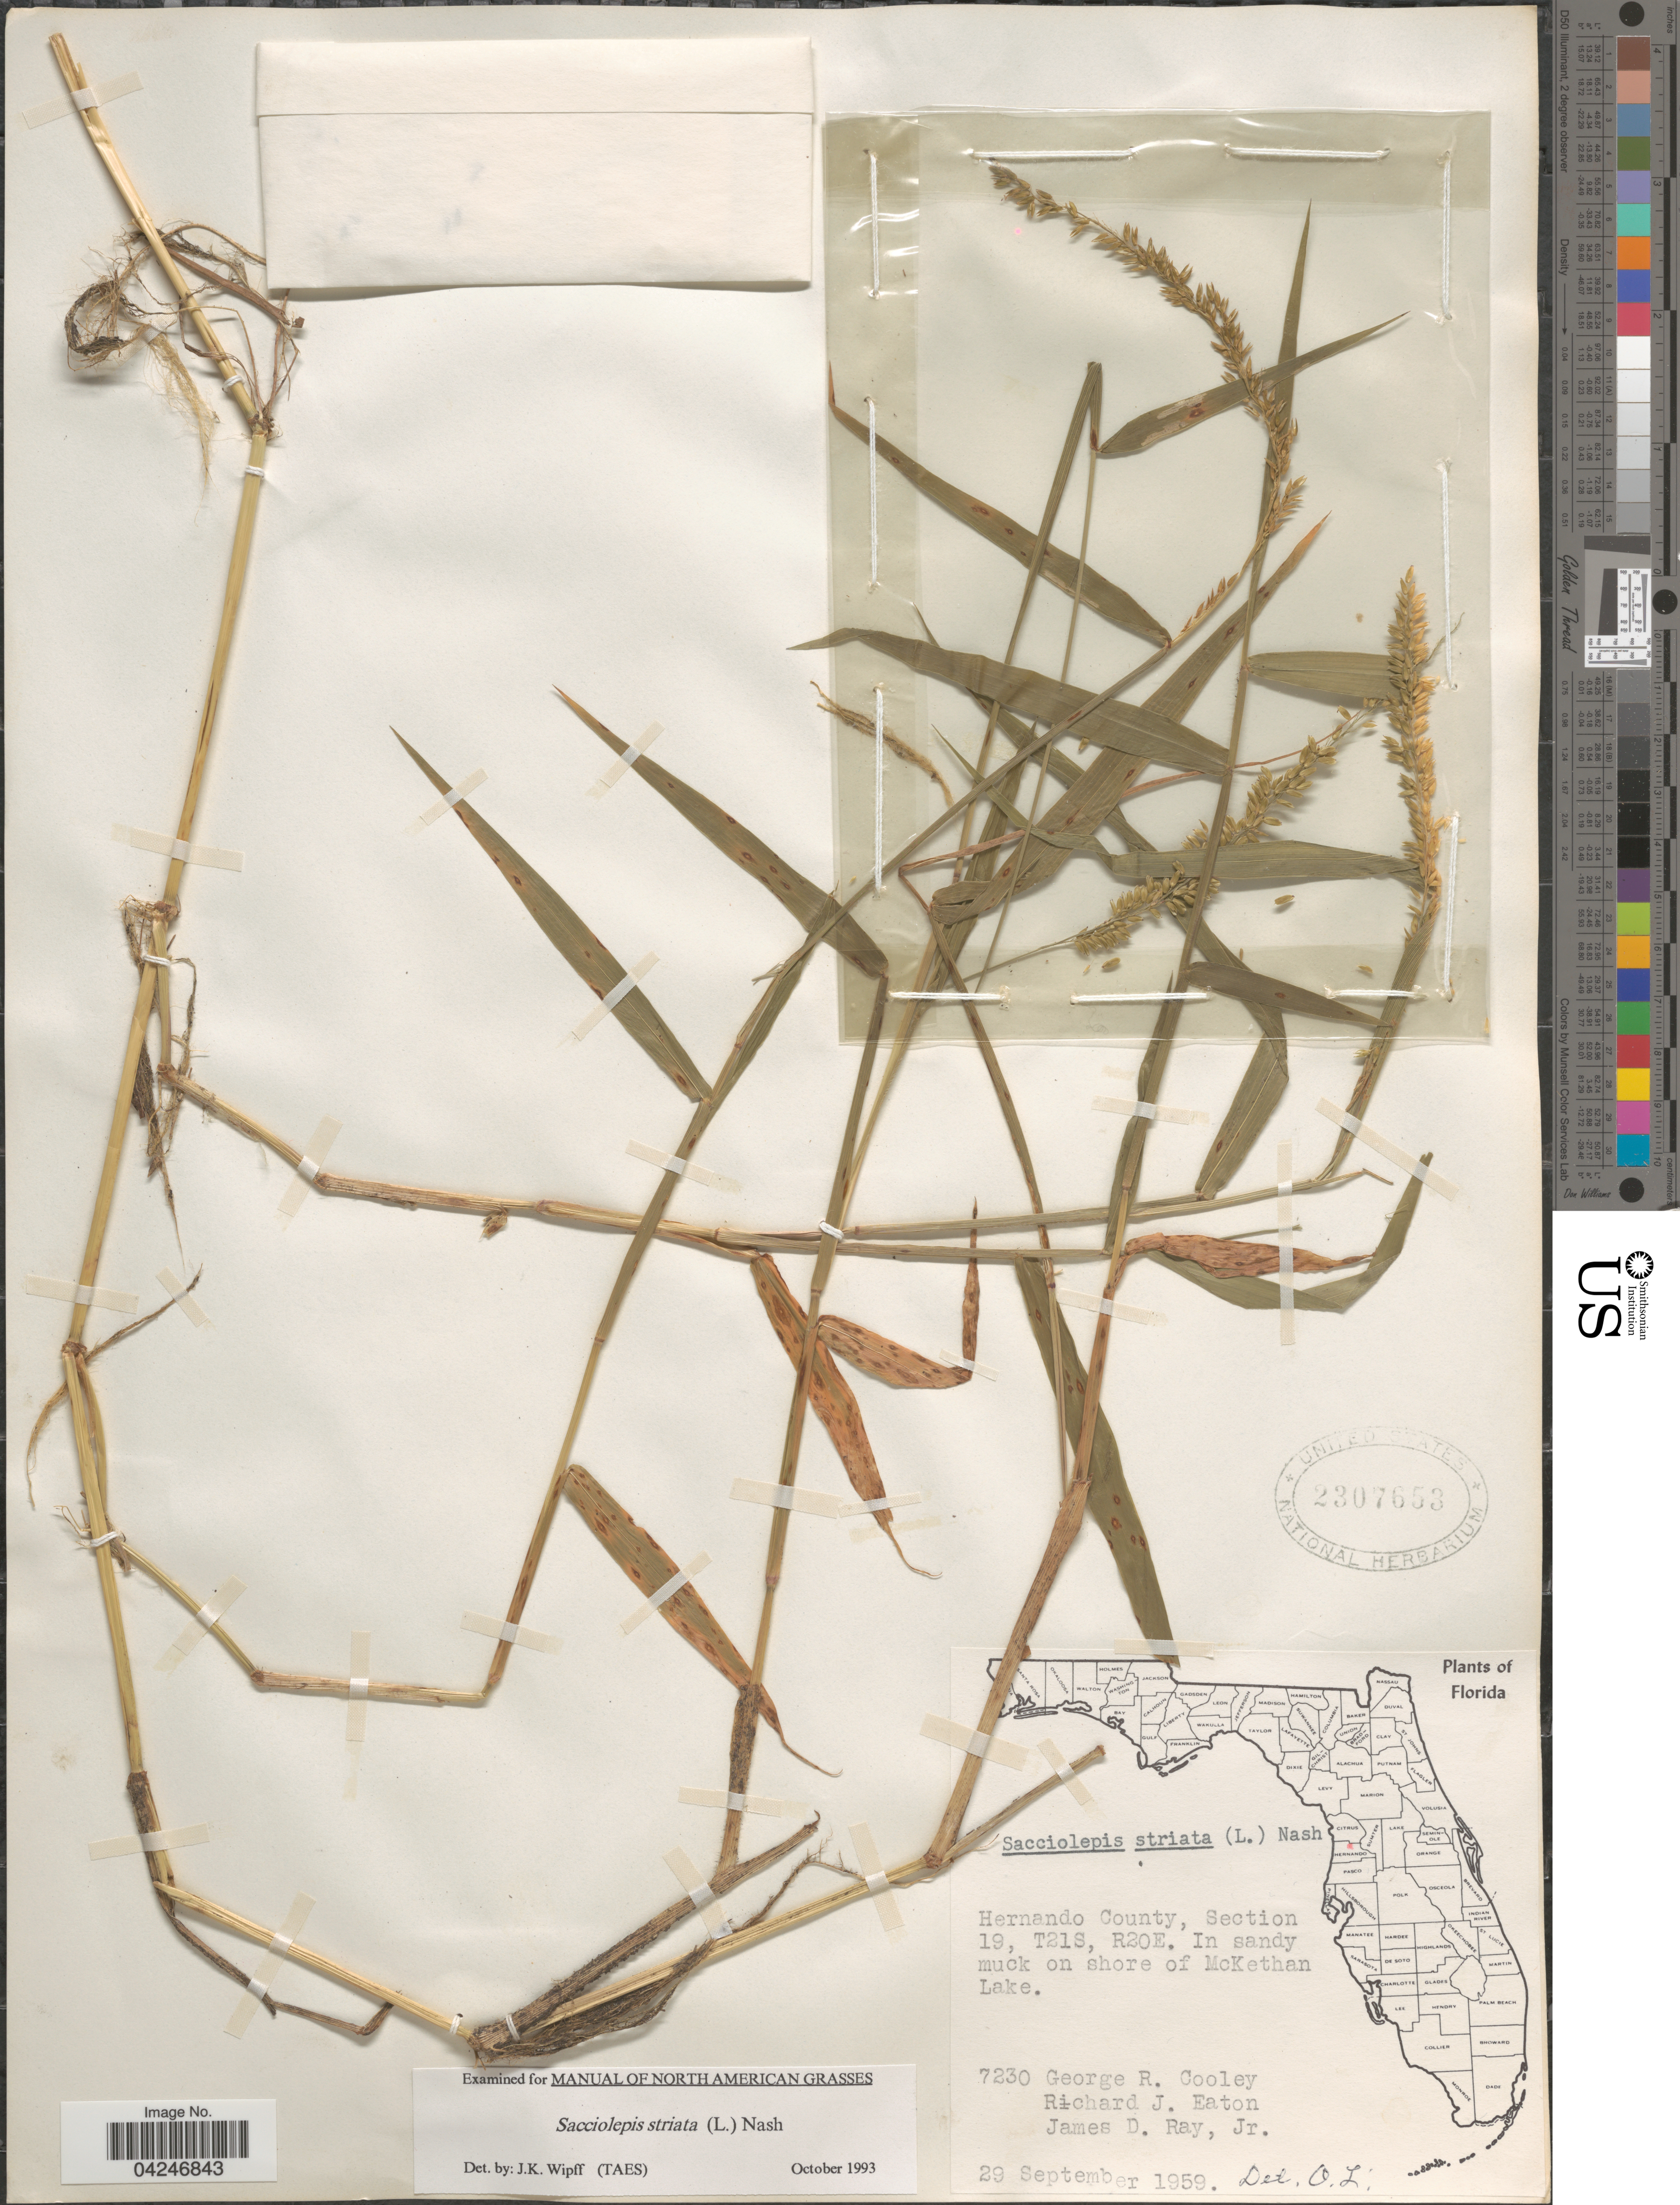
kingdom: Plantae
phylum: Tracheophyta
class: Liliopsida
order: Poales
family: Poaceae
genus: Sacciolepis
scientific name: Sacciolepis striata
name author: (L.) Nash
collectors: G. R. Cooley, R. J. Eaton & J. D. Ray Jr.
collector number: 7230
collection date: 1959-09-29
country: United States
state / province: Florida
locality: Hernando County, Section 19, T21S, R20E. In sandy muck on shore of McKethan Lake.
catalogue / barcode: US 2307653